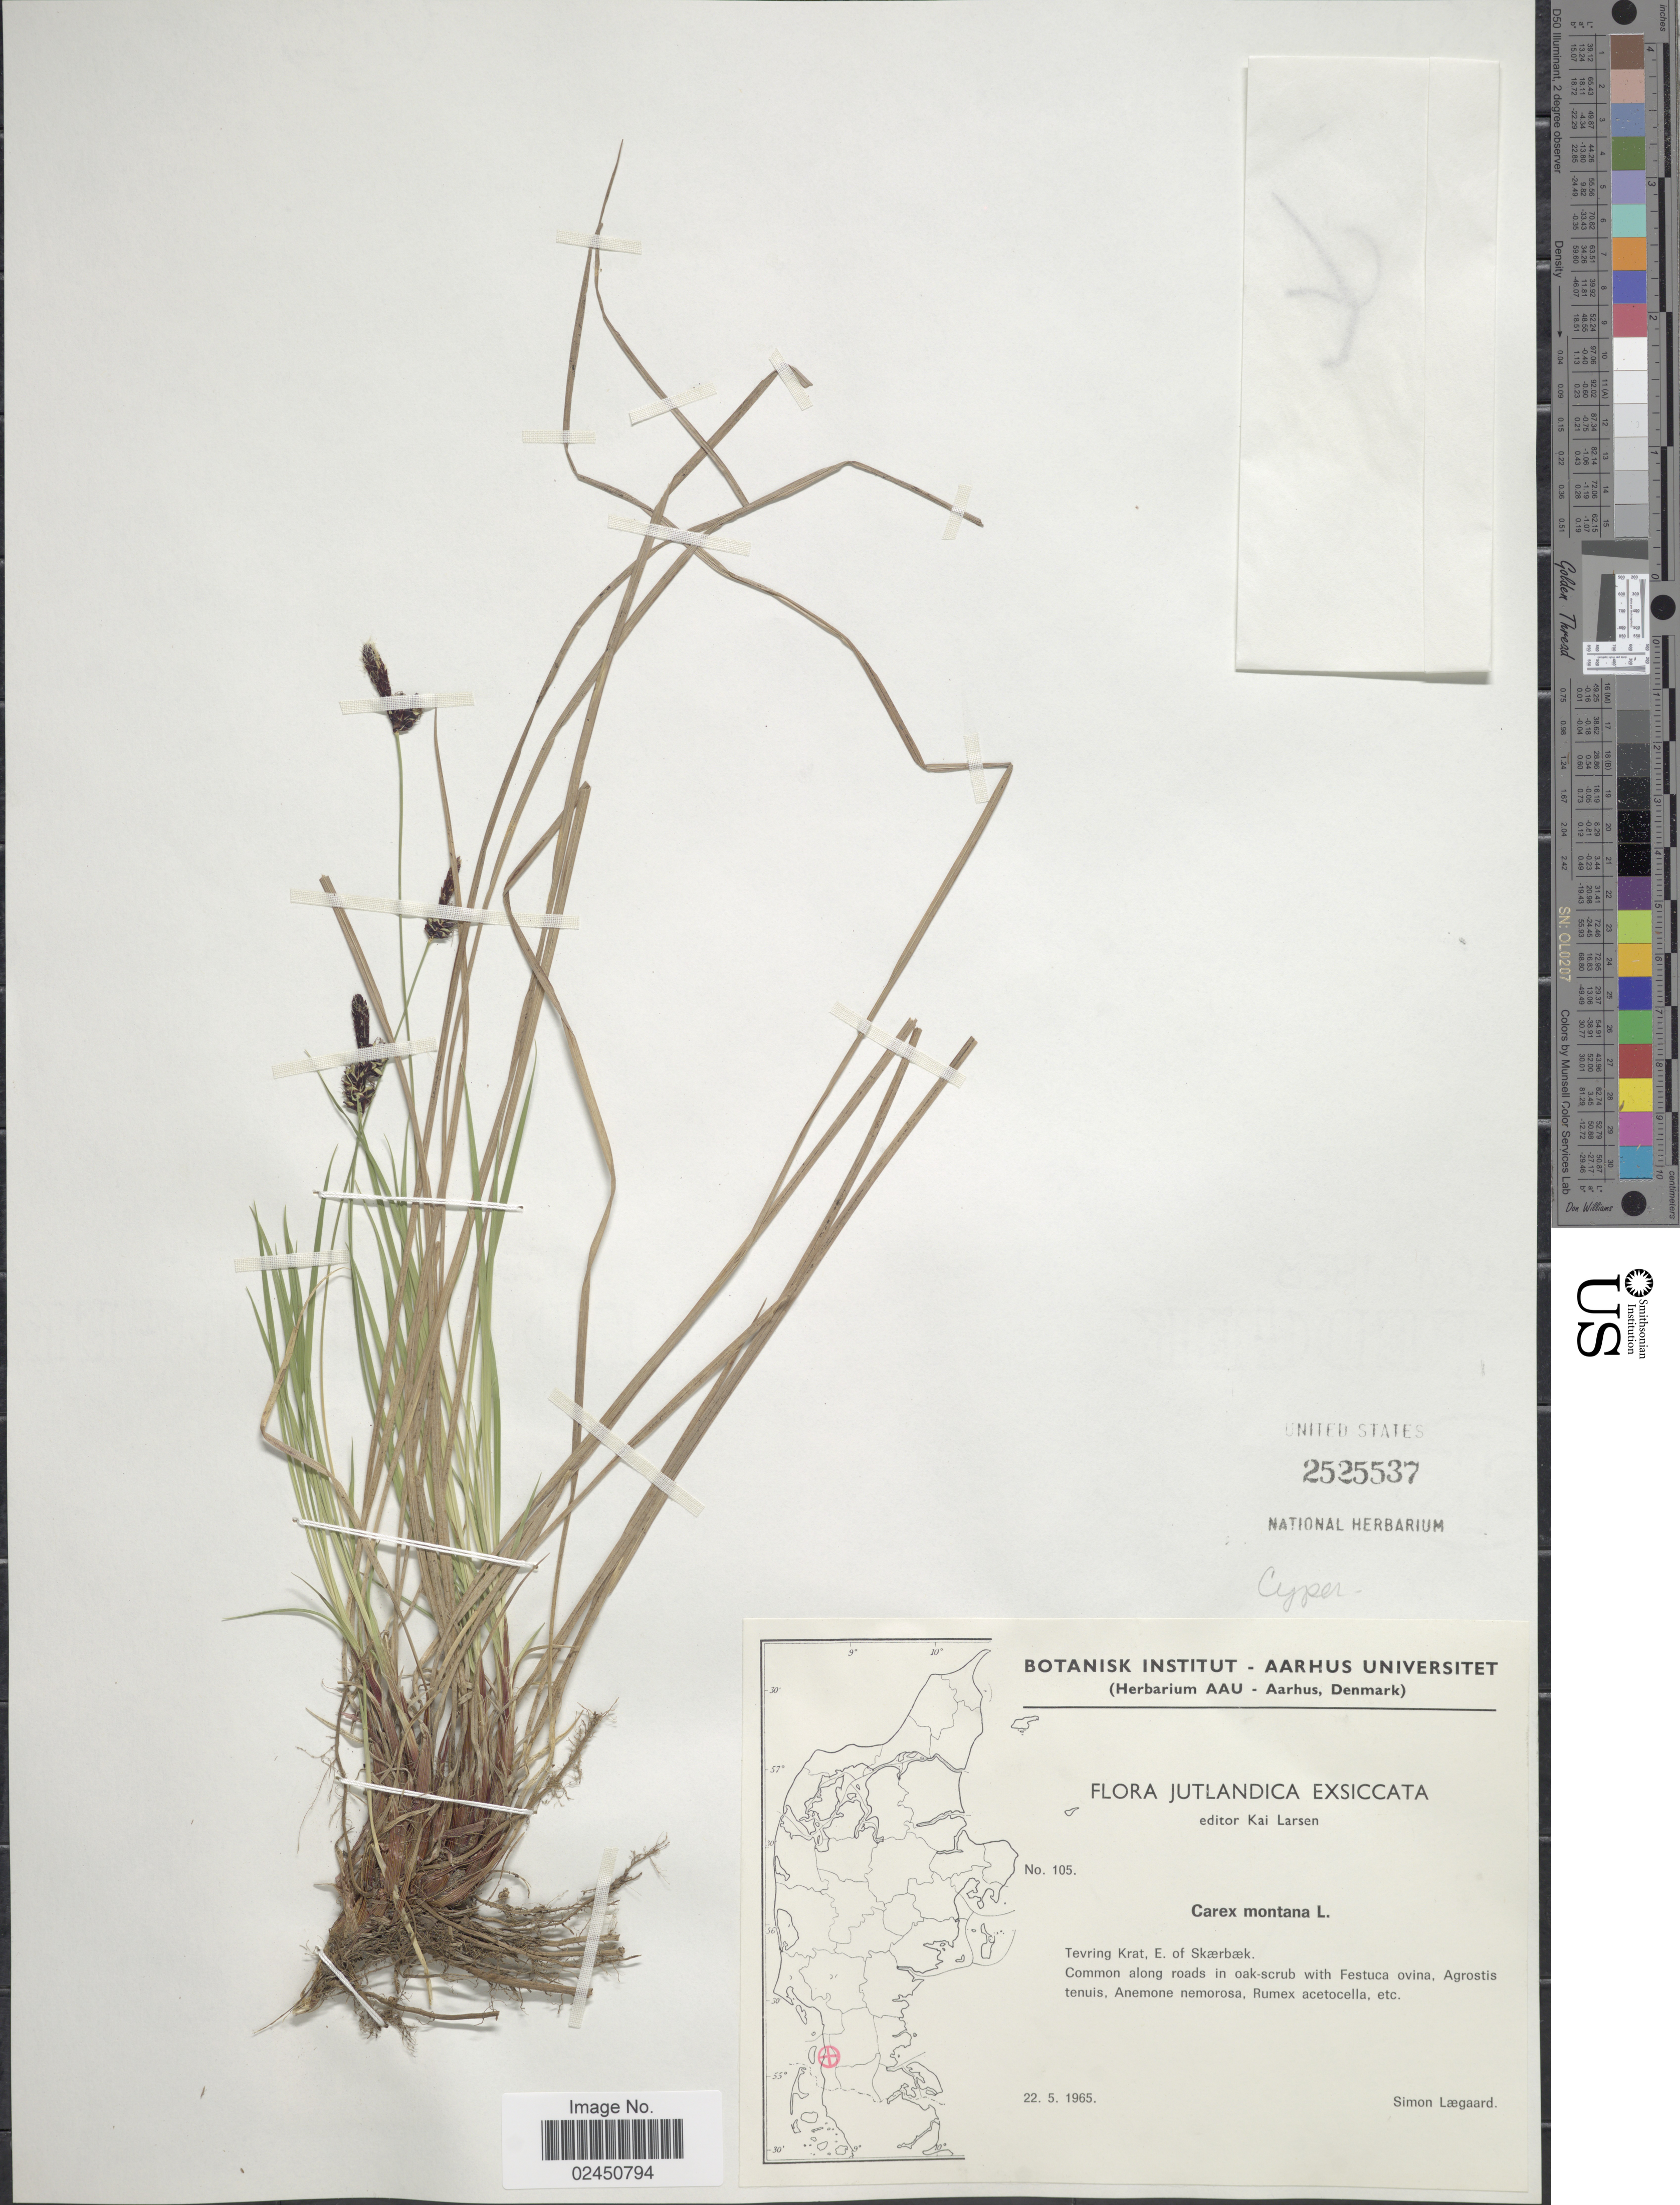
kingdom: Plantae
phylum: Tracheophyta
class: Liliopsida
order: Poales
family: Cyperaceae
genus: Carex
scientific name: Carex montana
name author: L.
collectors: S. Lægaard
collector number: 105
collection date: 1965-05-22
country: Denmark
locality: Jutlandica, Tevring Krat, E. of Skaerbaek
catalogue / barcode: US 2525537